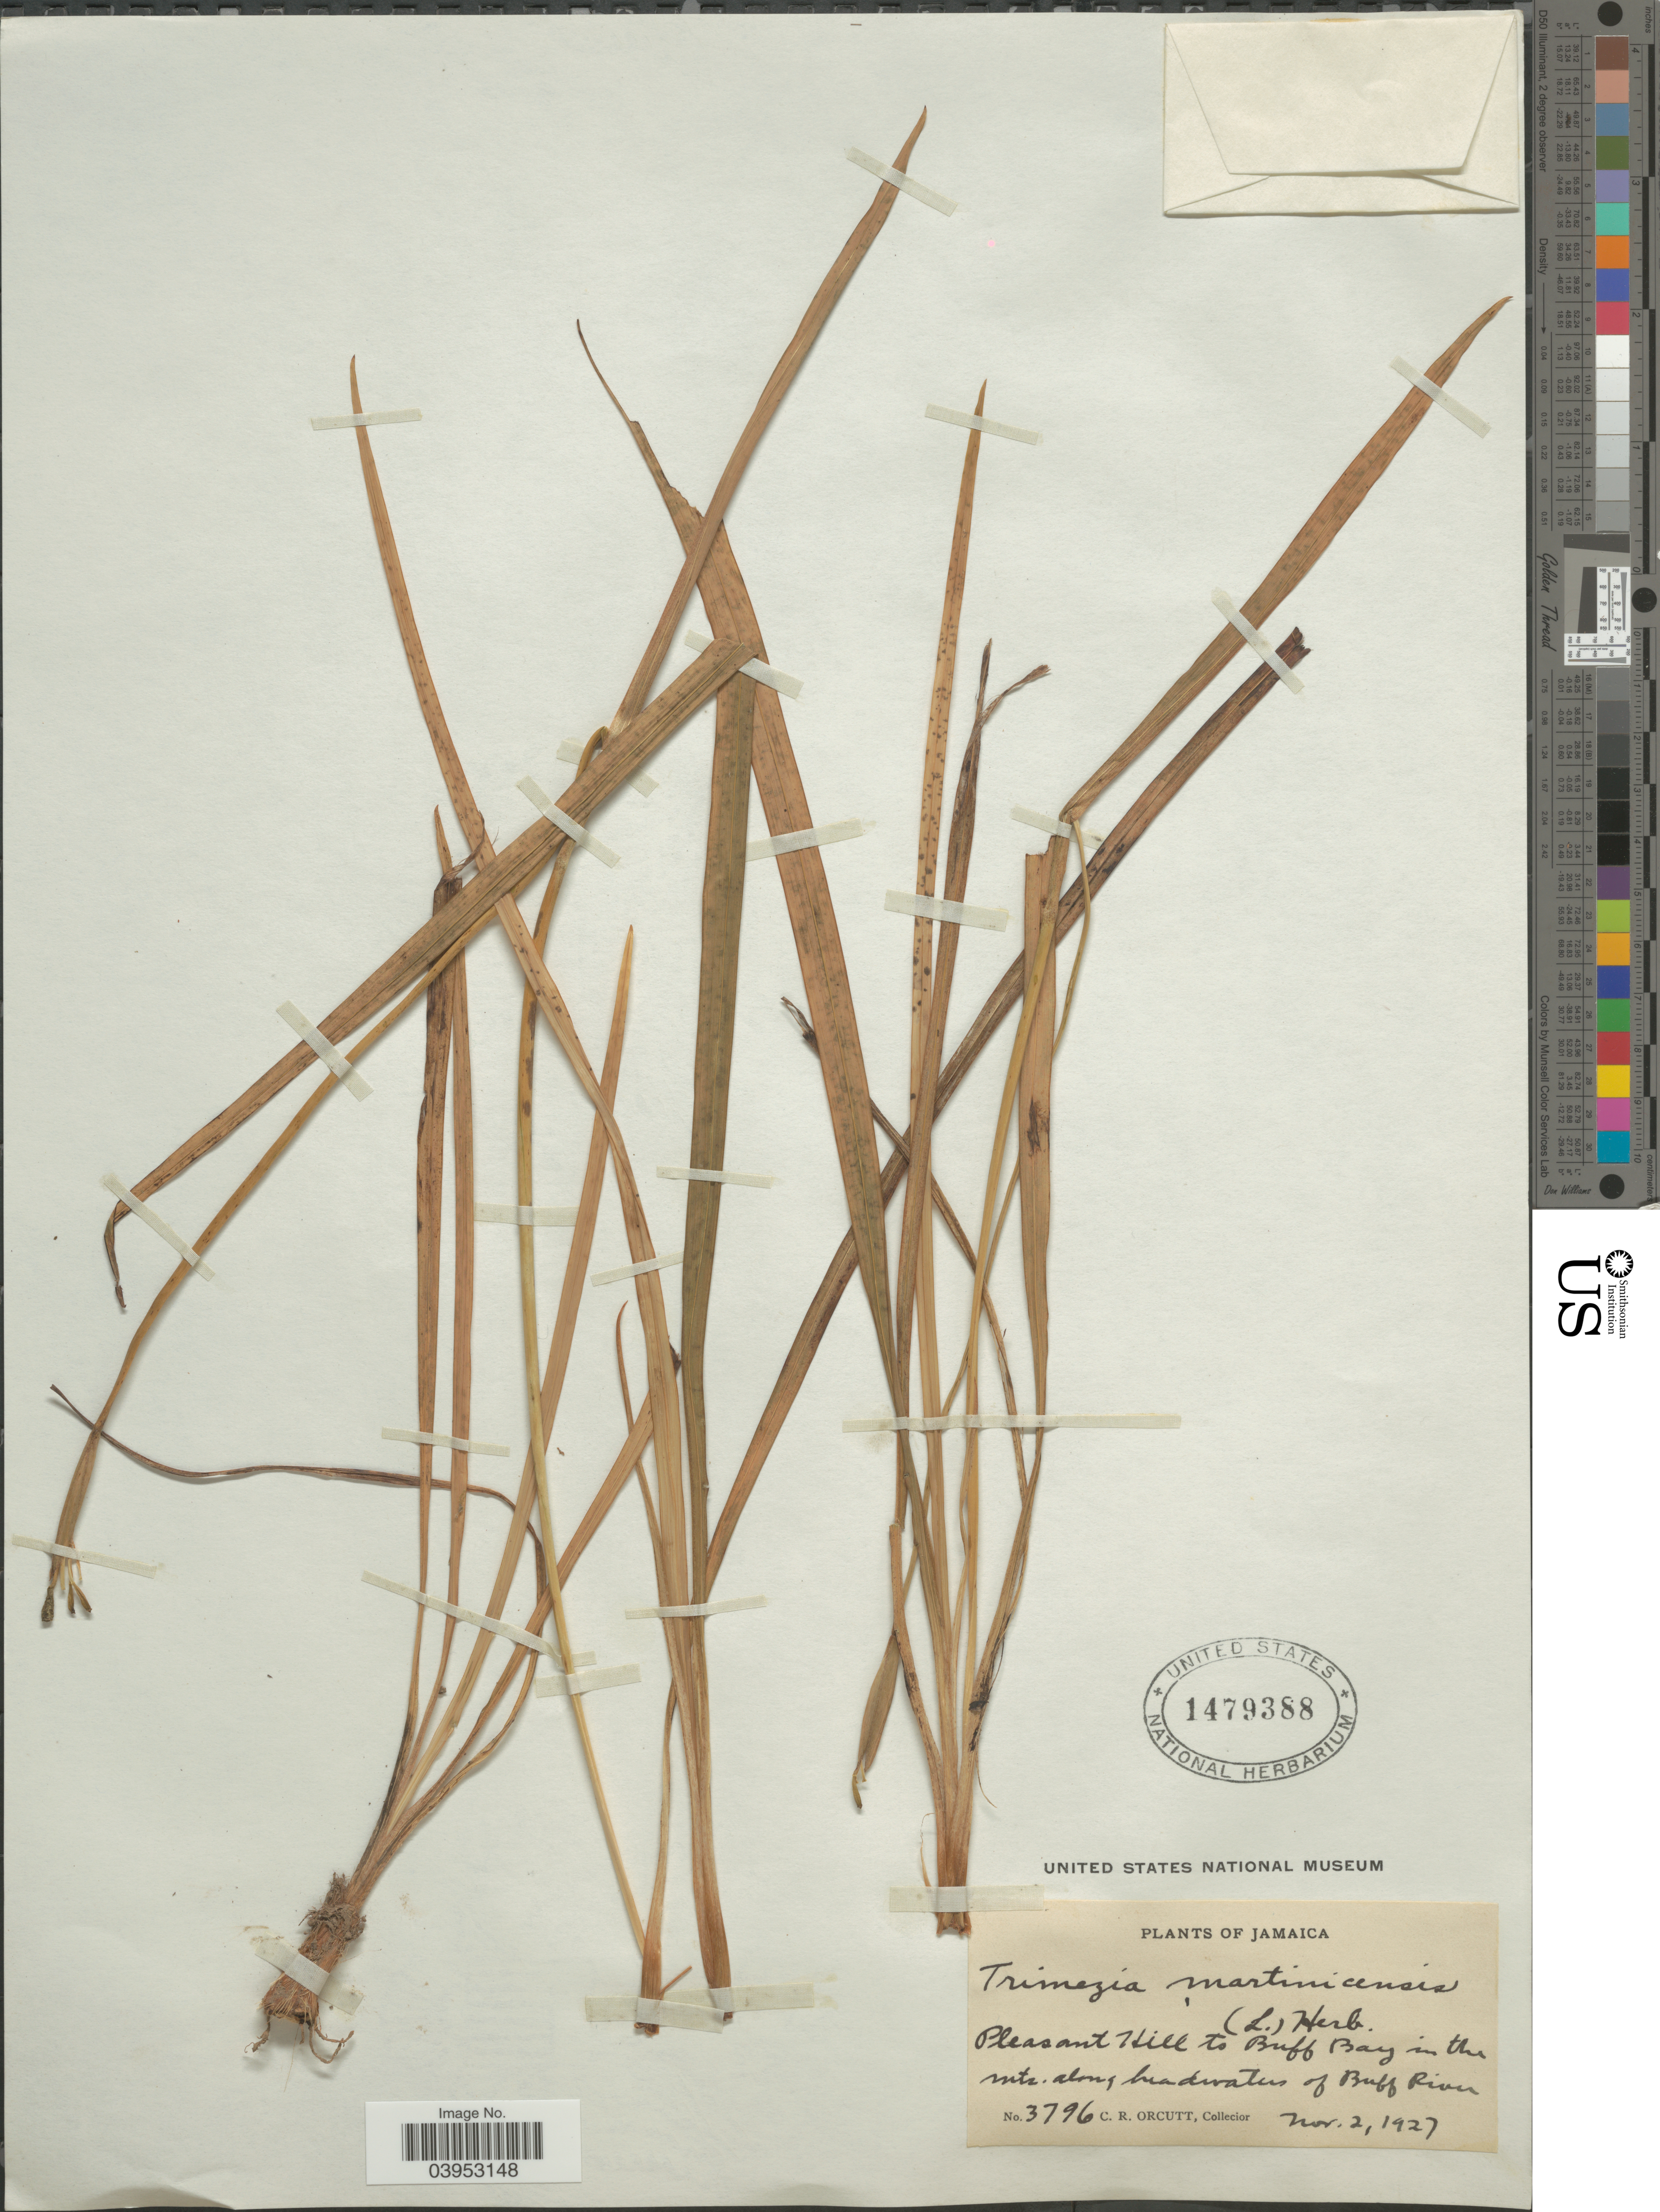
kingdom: Plantae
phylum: Tracheophyta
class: Liliopsida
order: Asparagales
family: Iridaceae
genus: Trimezia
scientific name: Trimezia martinicensis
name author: (Jacq.) Herb.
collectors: C. R. Orcutt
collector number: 3796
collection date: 1927-11-02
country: Jamaica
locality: Pleasant Hill to Buff Bay in the mts. along headwaters of Buff River.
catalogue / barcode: US 1479388